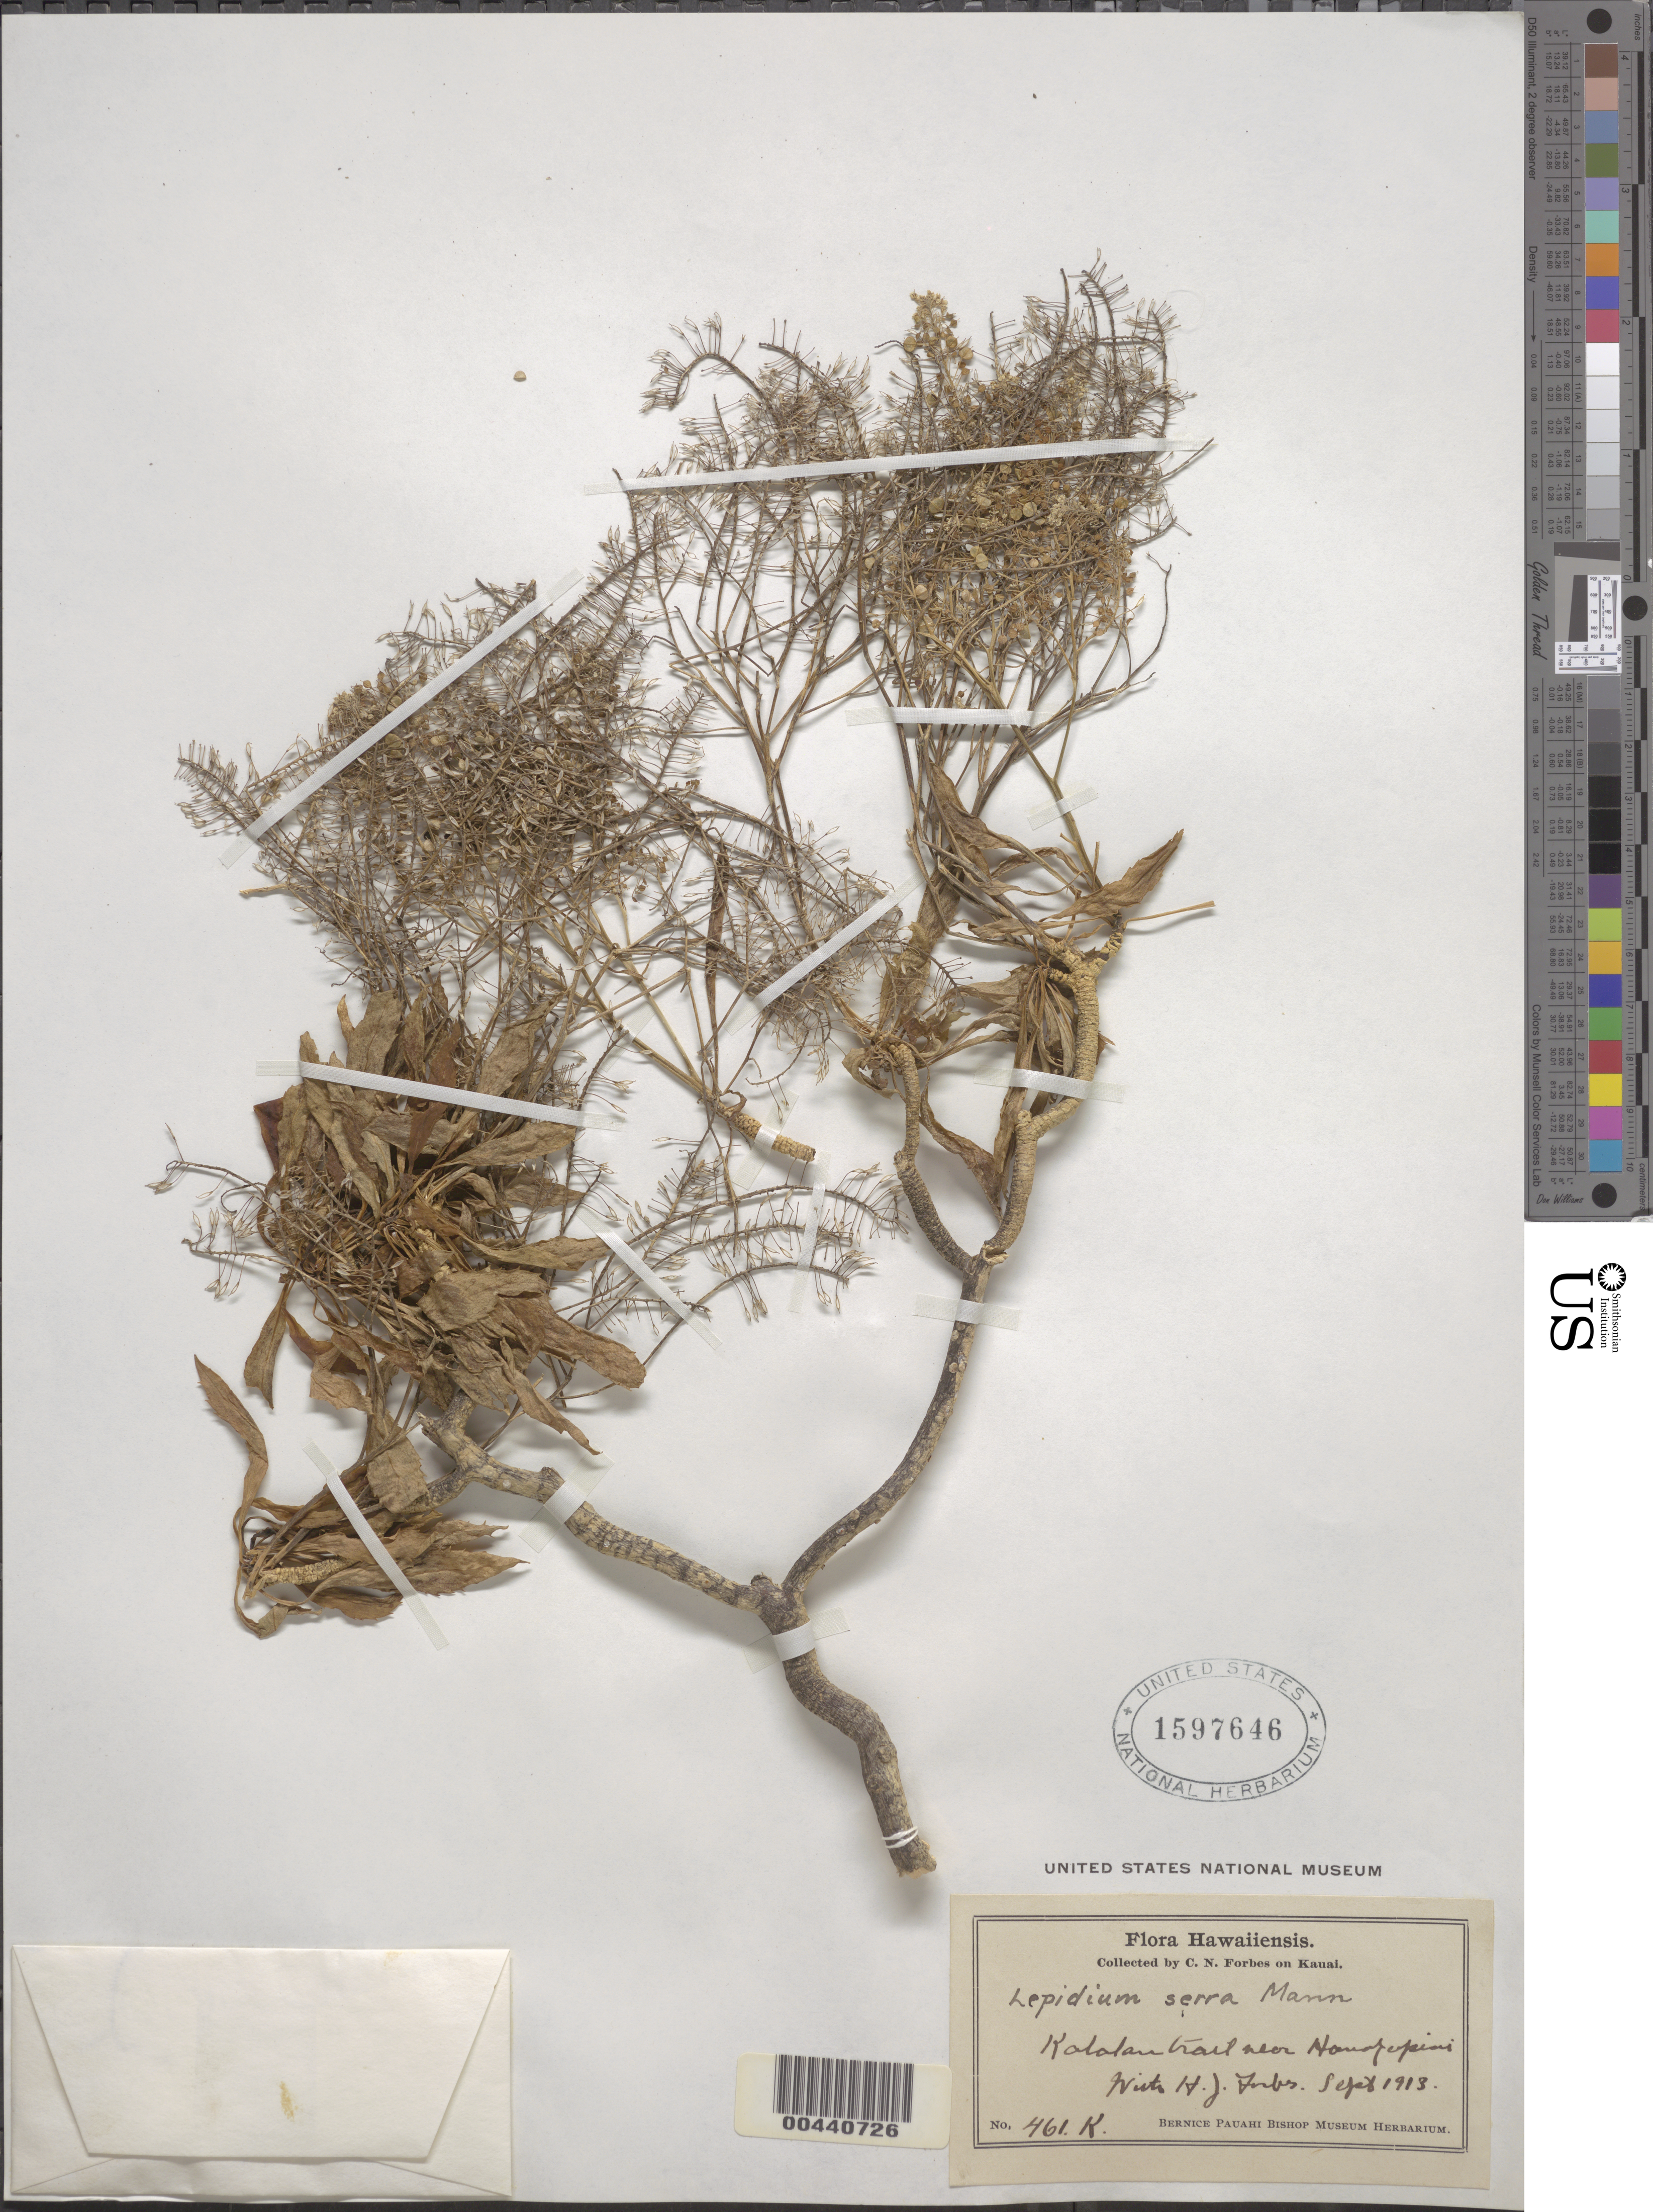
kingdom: Plantae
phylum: Tracheophyta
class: Magnoliopsida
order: Brassicales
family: Brassicaceae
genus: Lepidium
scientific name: Lepidium serra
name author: H. Mann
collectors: C. N. Forbes & H. Forbes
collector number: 461.K.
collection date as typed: Sep 1913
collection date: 1913-09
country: United States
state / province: Hawaii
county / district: Kauai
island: Kaua'i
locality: Kalalau Trail near Hauokopiai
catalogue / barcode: US 1597646